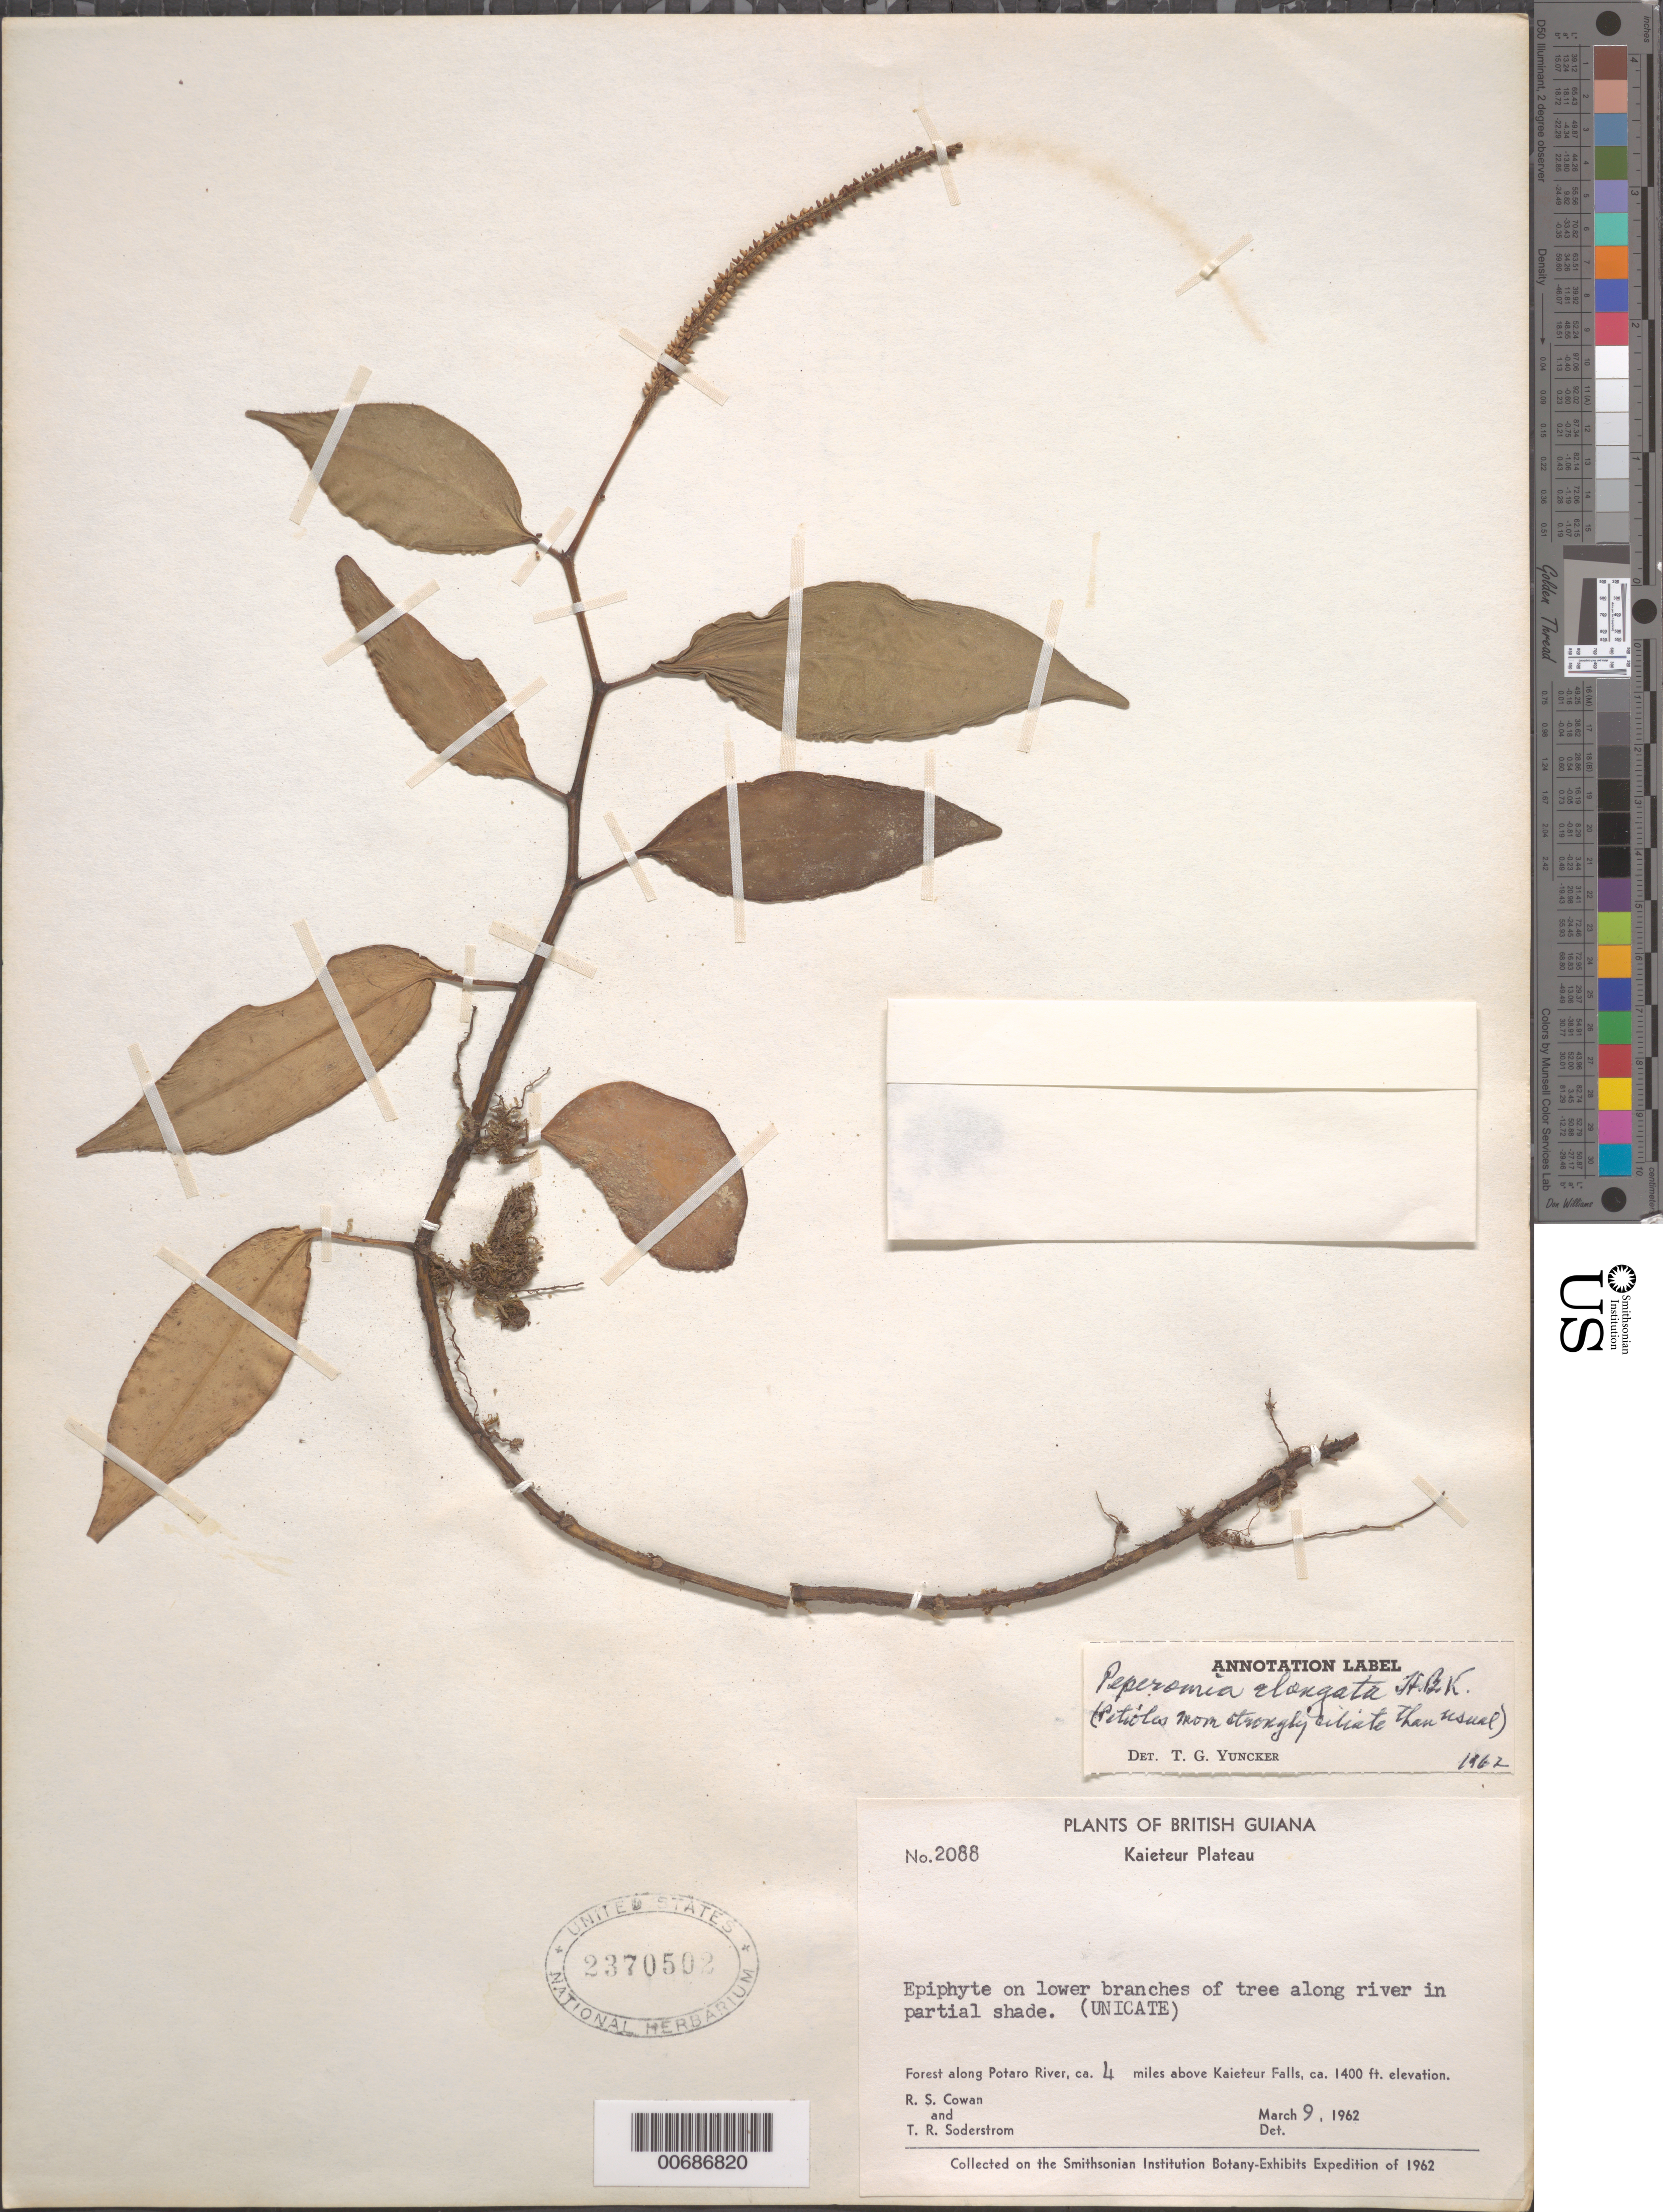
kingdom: Plantae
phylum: Tracheophyta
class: Magnoliopsida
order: Piperales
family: Piperaceae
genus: Peperomia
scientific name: Peperomia elongata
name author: Kunth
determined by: Yuncker, T. G.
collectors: R. S. Cowan & T. R. Soderstrom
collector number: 2088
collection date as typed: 9-Mar-62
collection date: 1962-03-09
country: Guyana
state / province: Potaro-Siparuni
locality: Kaieteur Plateau, Potaro R., 4 mi. above Kaieteur Falls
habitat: Forest. on lower branches of tree along river in partial shade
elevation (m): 427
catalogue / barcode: US 2370502